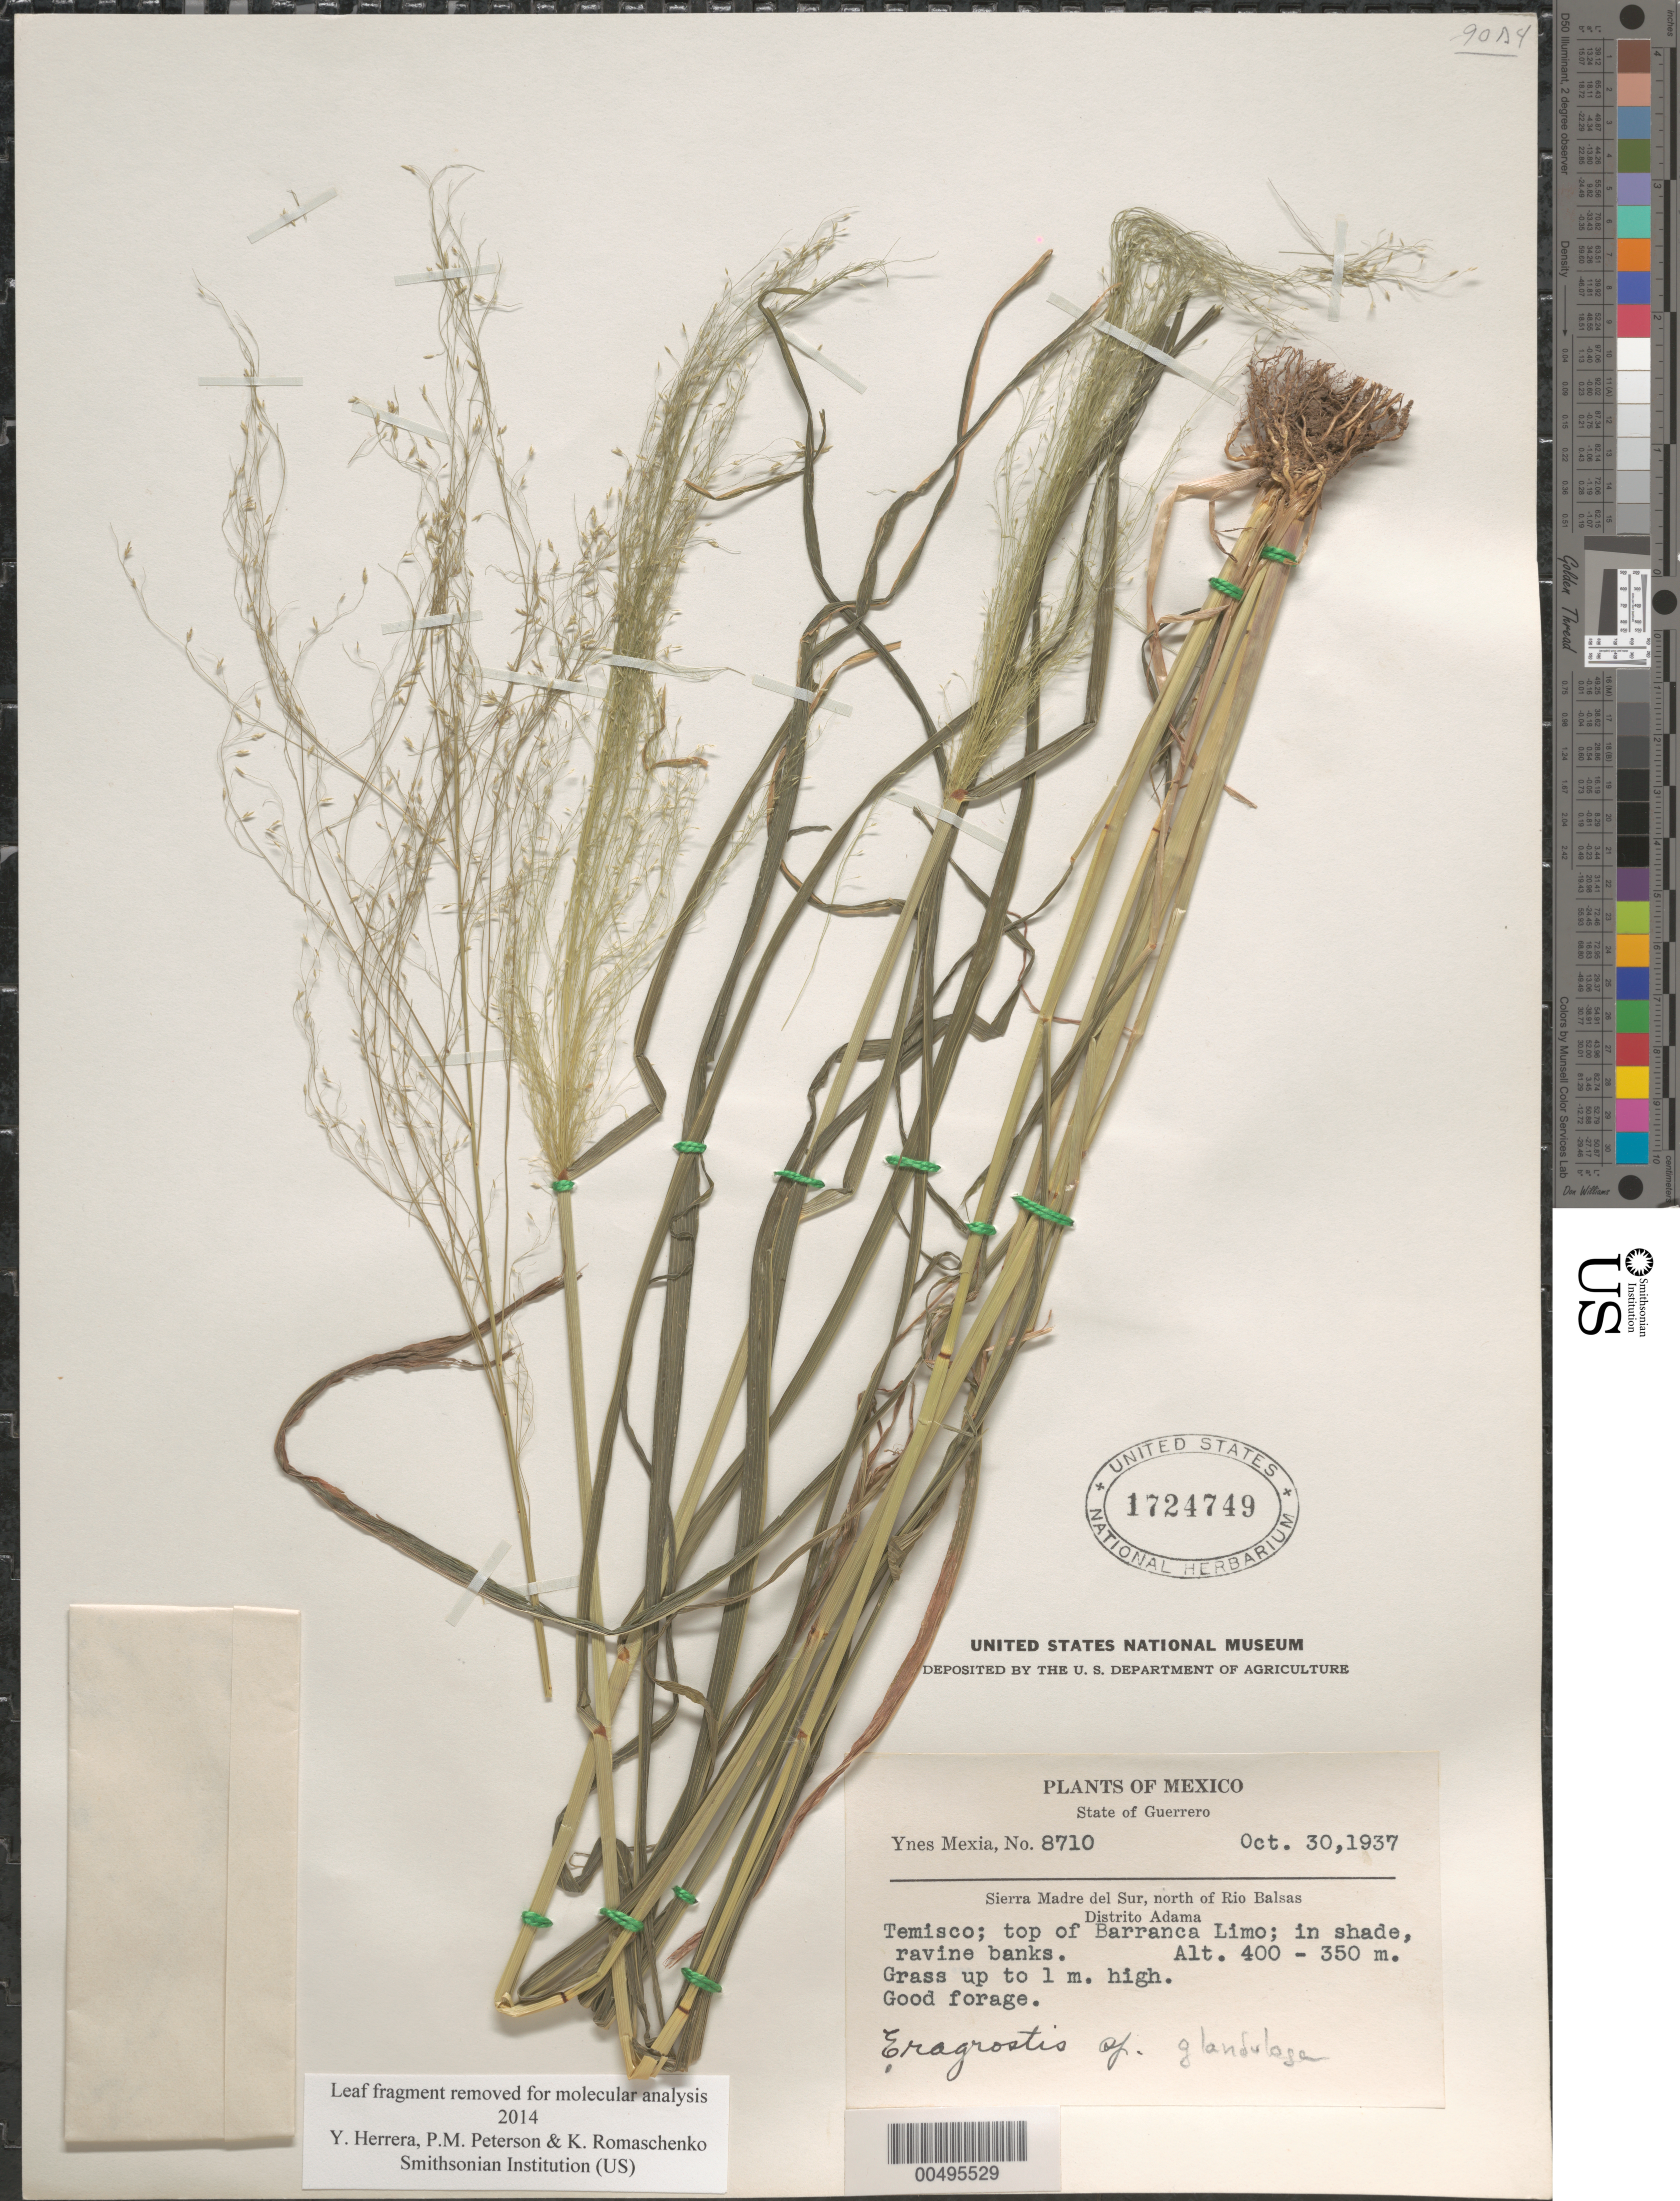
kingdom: Plantae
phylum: Tracheophyta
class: Liliopsida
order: Poales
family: Poaceae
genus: Eragrostis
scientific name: Eragrostis glandulosa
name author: L.H. Harv.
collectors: Y. Mexia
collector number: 8710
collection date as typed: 30 Oct 1937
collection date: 1937-10-30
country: Mexico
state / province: Guerrero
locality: Sierra Madre del Sur, N of Rio Balsas, Adama Dist., Temisco, top of Barranca Limo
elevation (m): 400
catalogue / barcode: US 1724749